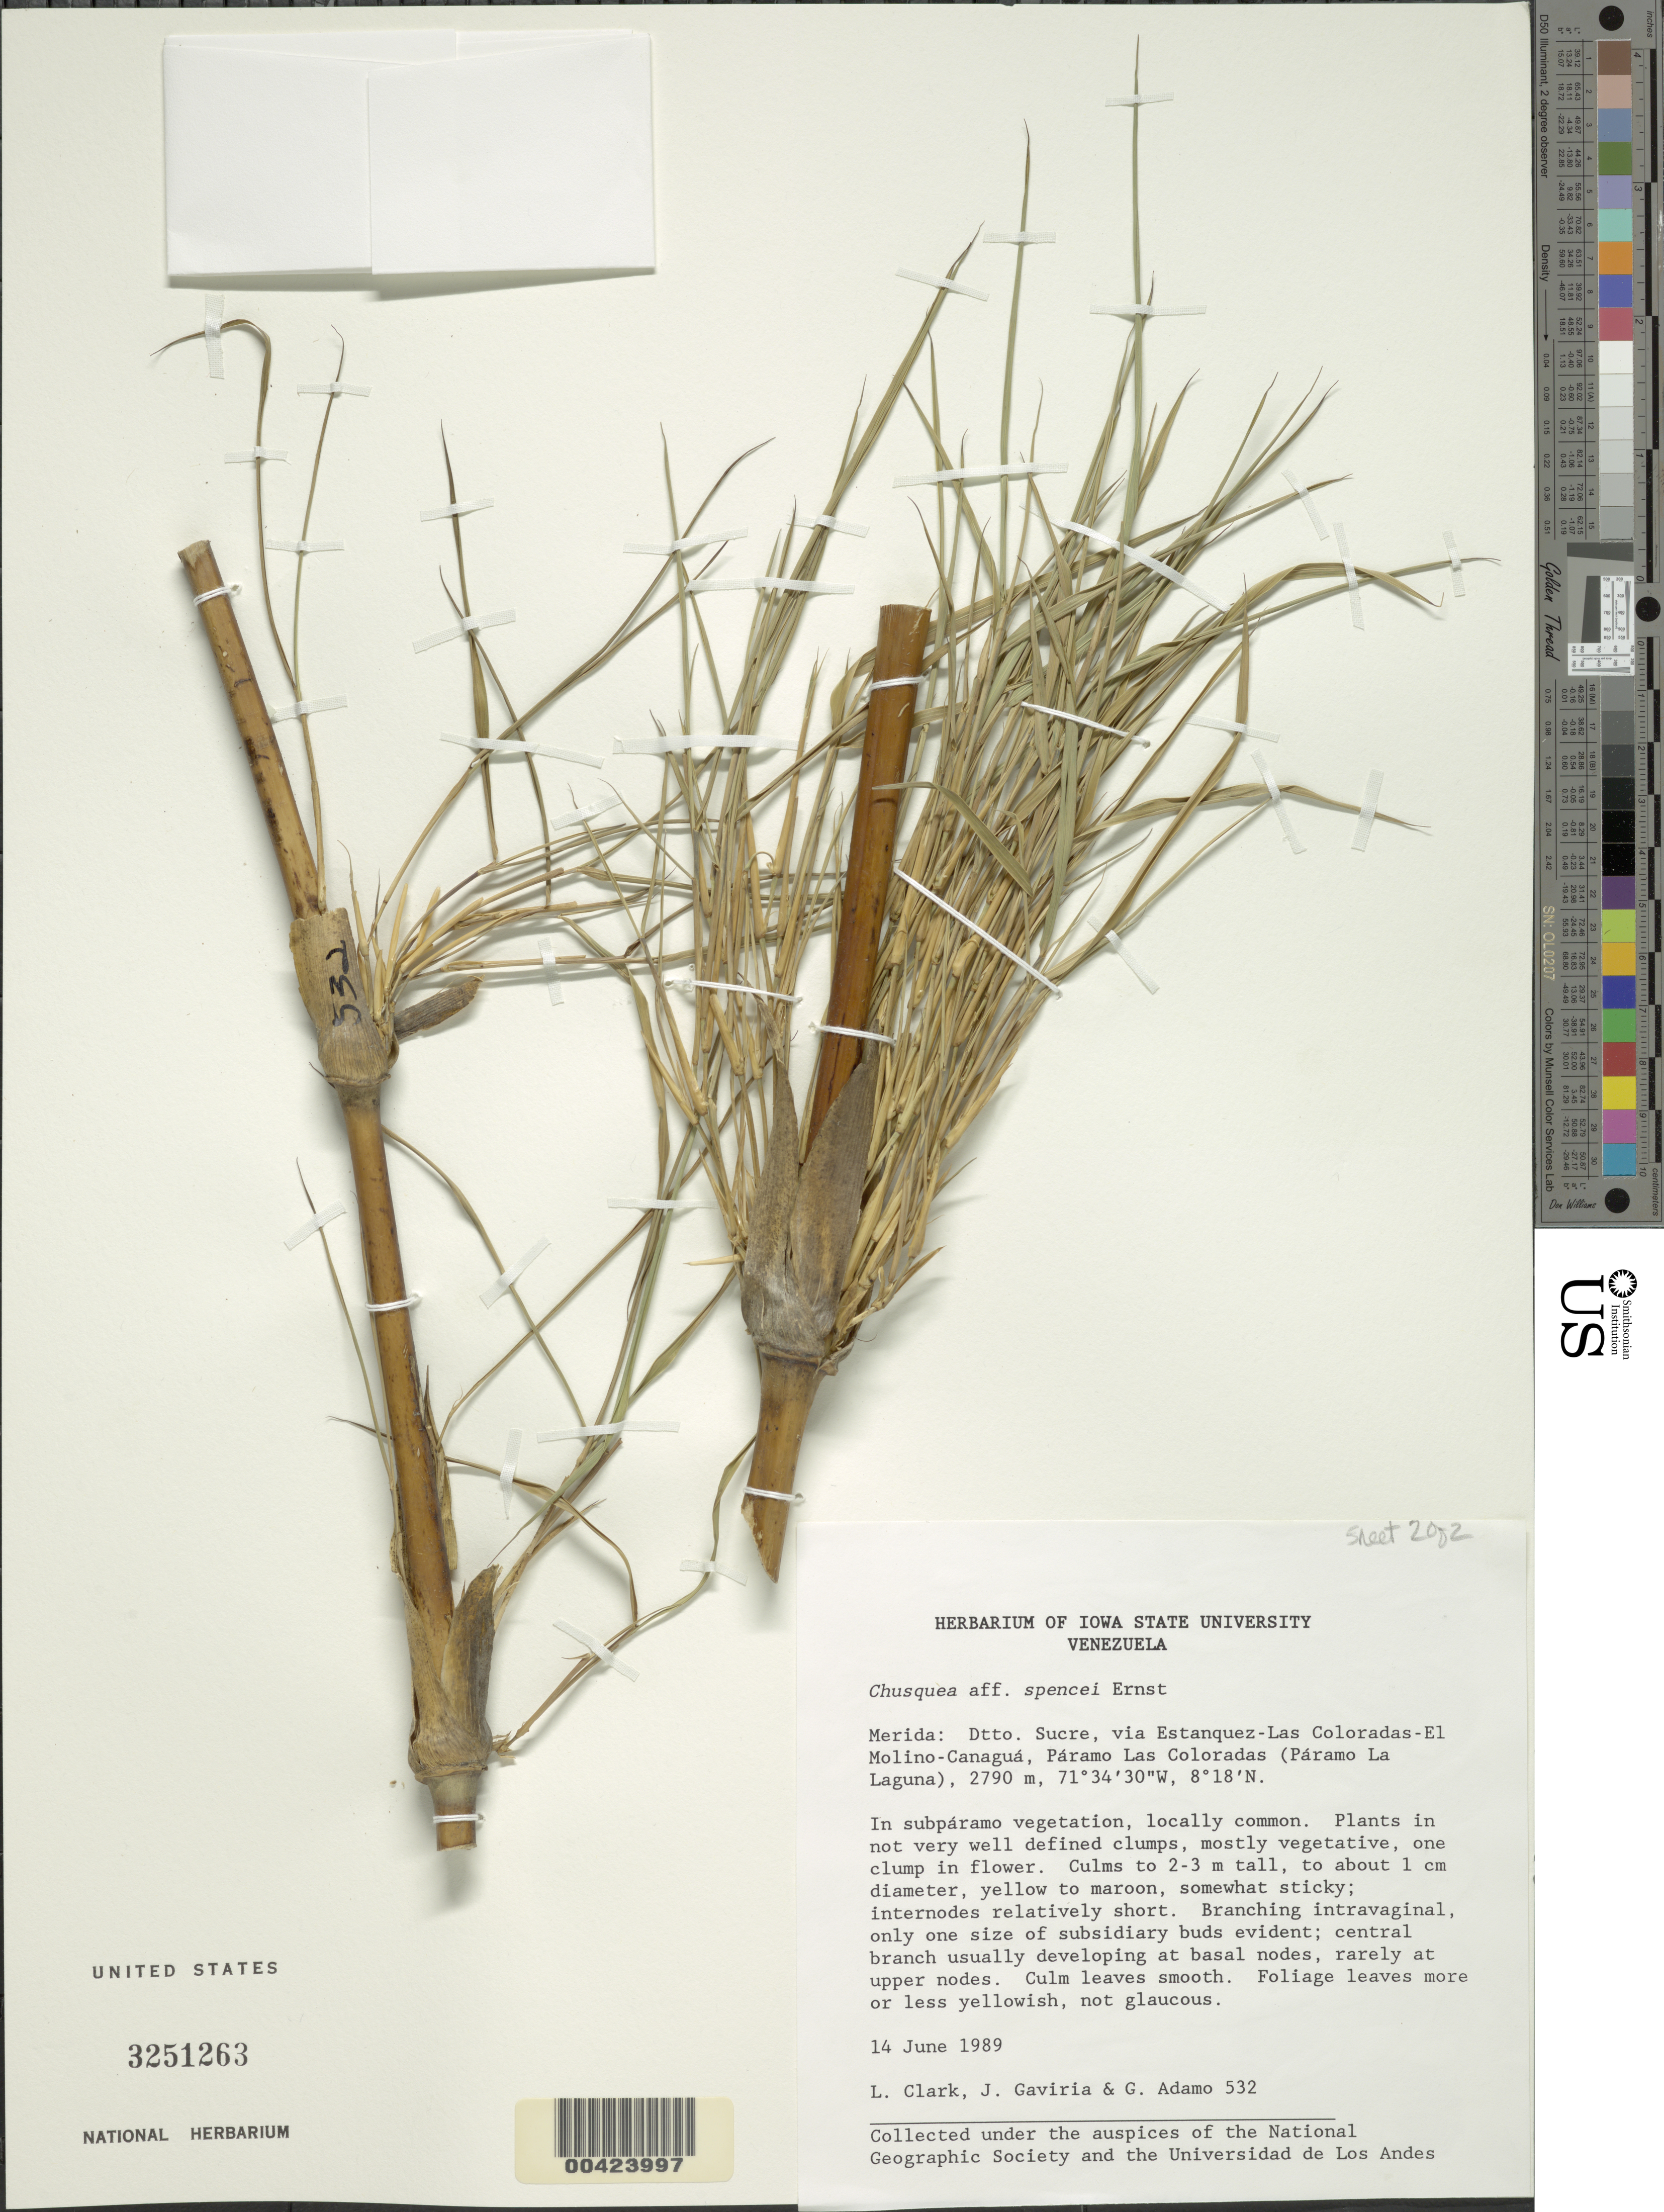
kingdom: Plantae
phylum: Tracheophyta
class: Liliopsida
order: Poales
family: Poaceae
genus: Chusquea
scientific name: Chusquea spencei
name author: Ernst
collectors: L. G. Clark, J. Gaviria & G. Adamo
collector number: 532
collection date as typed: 14 Jun 1989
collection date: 1989-06-14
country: Venezuela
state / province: Mérida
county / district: Sucre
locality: Paramo las coloradas; via estanquez - las coloradas - el molino - canagua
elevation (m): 2790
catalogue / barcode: US 3251263